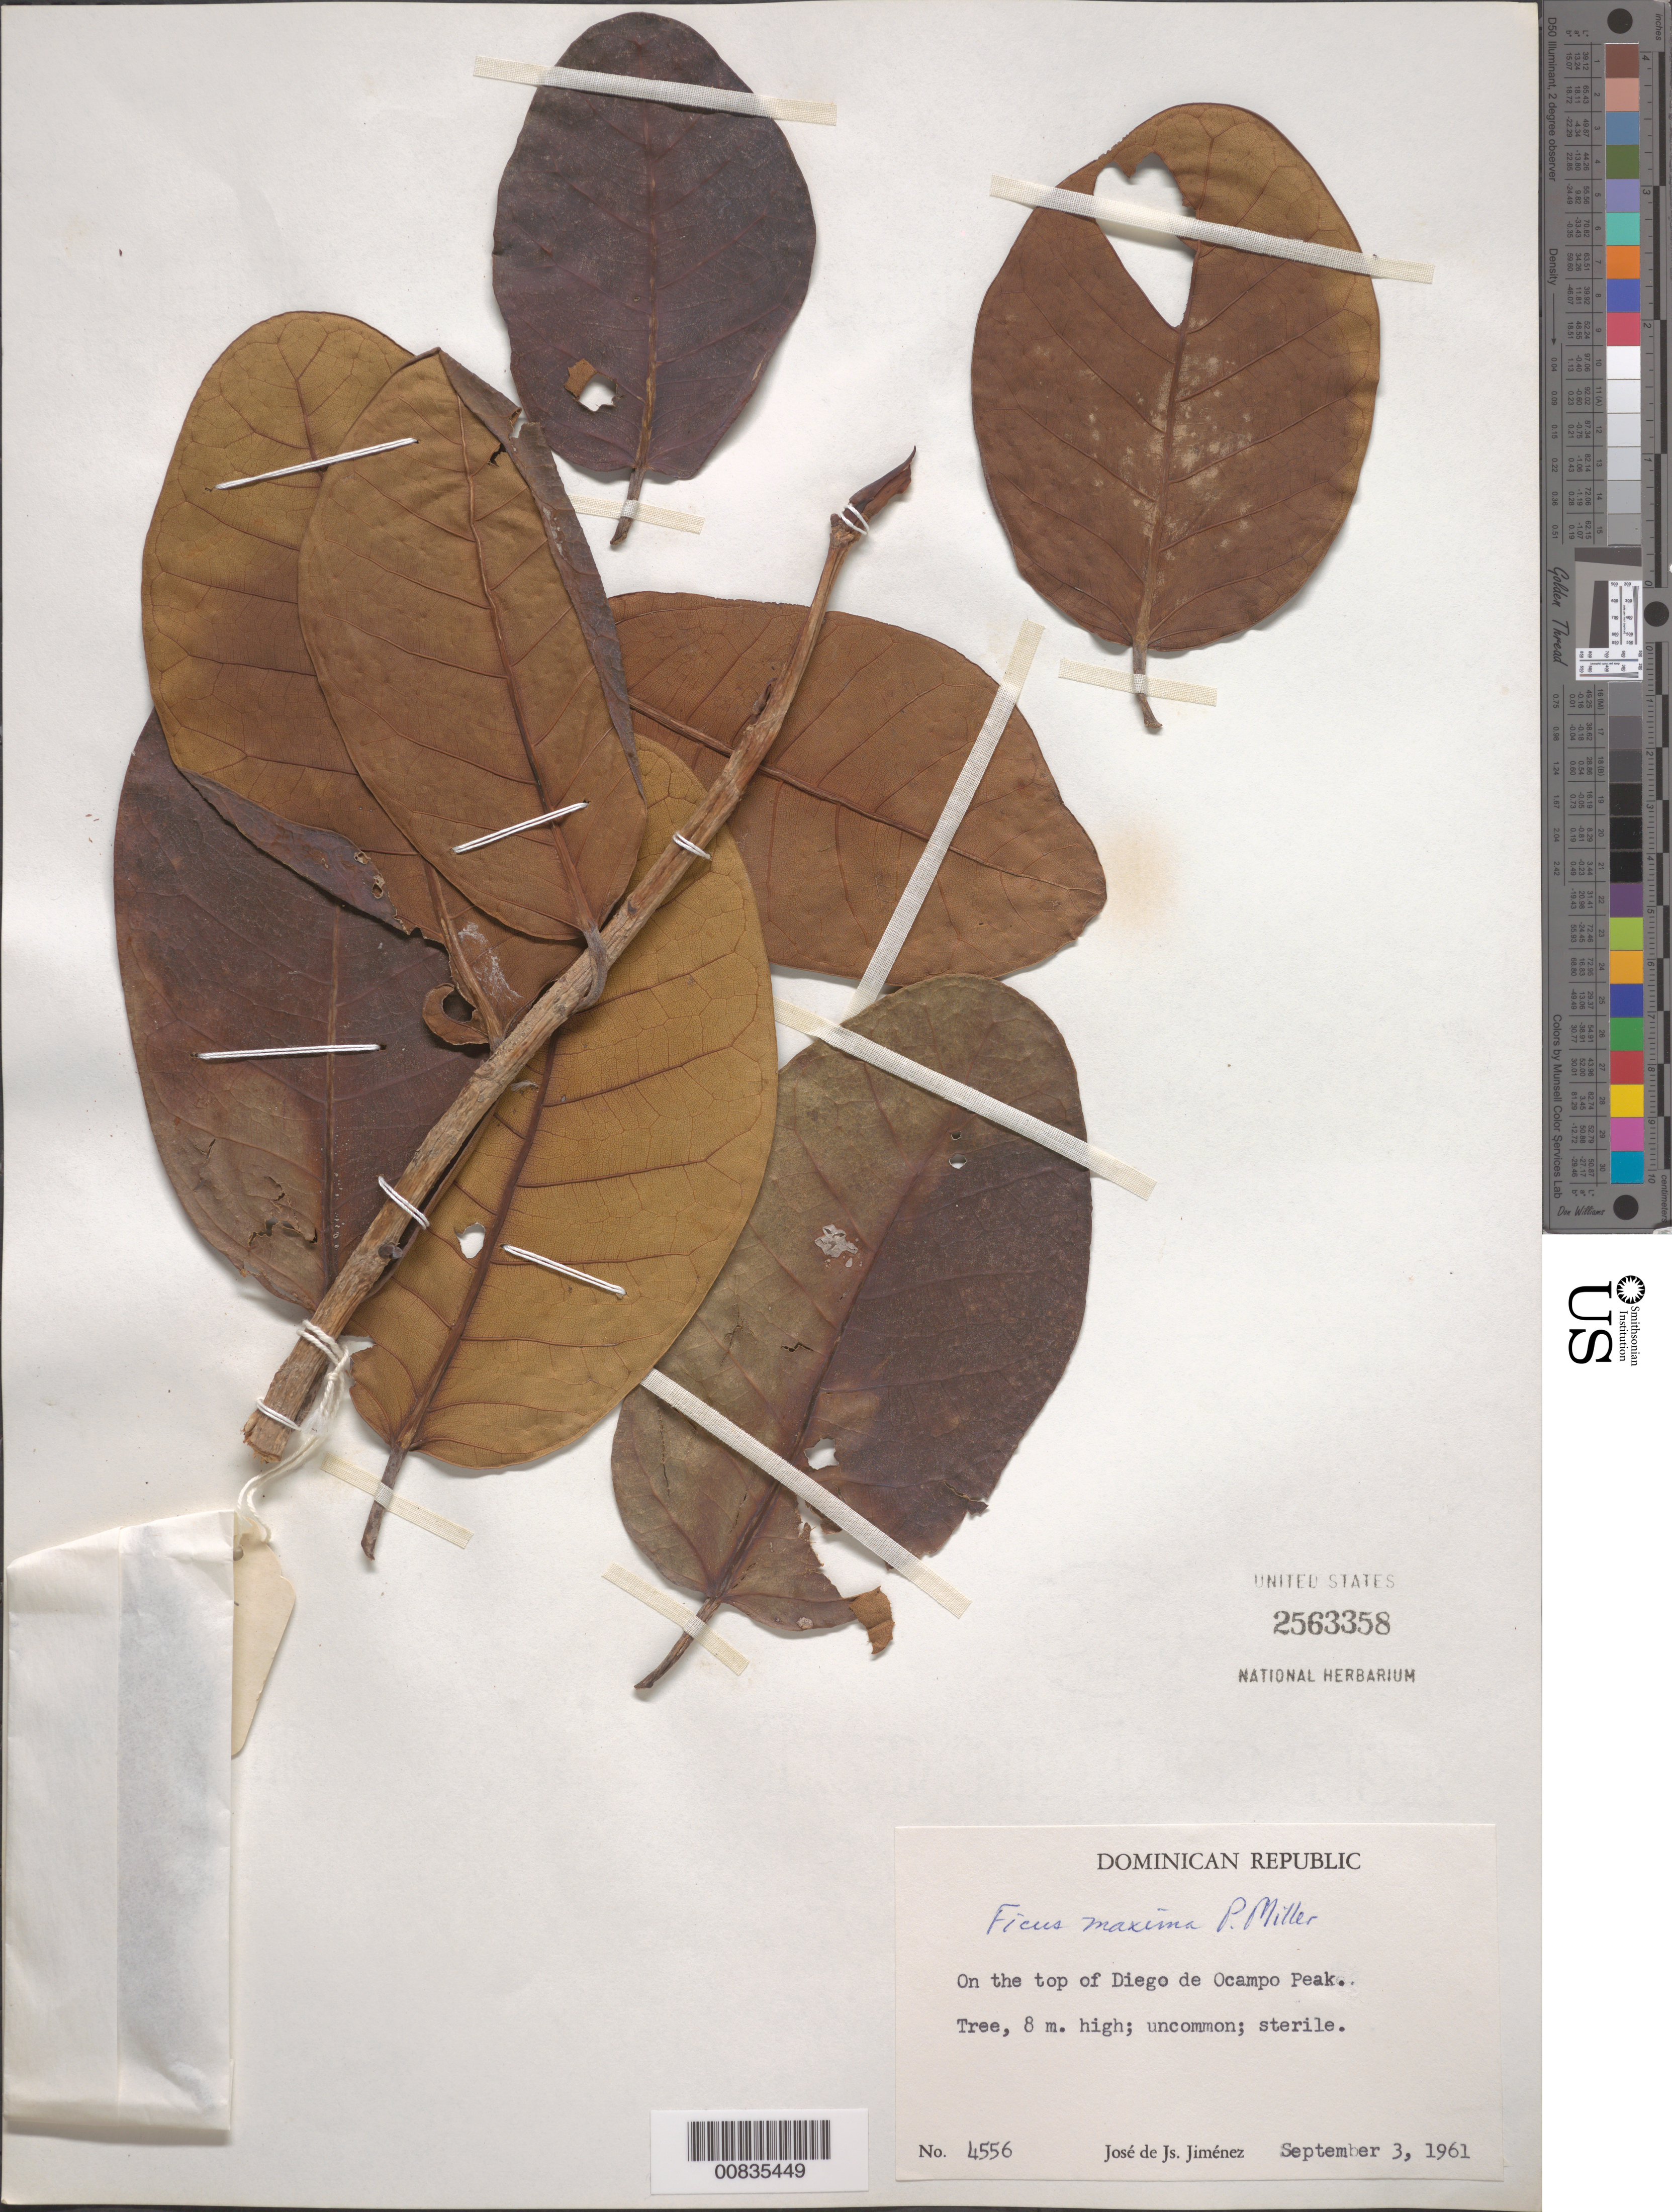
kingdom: Plantae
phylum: Tracheophyta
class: Magnoliopsida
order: Rosales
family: Moraceae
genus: Ficus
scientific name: Ficus maxima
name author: Mill.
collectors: J. J. Jiménez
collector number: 4556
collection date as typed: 03 Sep 1961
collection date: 1961-09-03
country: Dominican Republic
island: Hispaniola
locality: On the top of Diego de Ocampo Peak.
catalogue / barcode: US 2563358